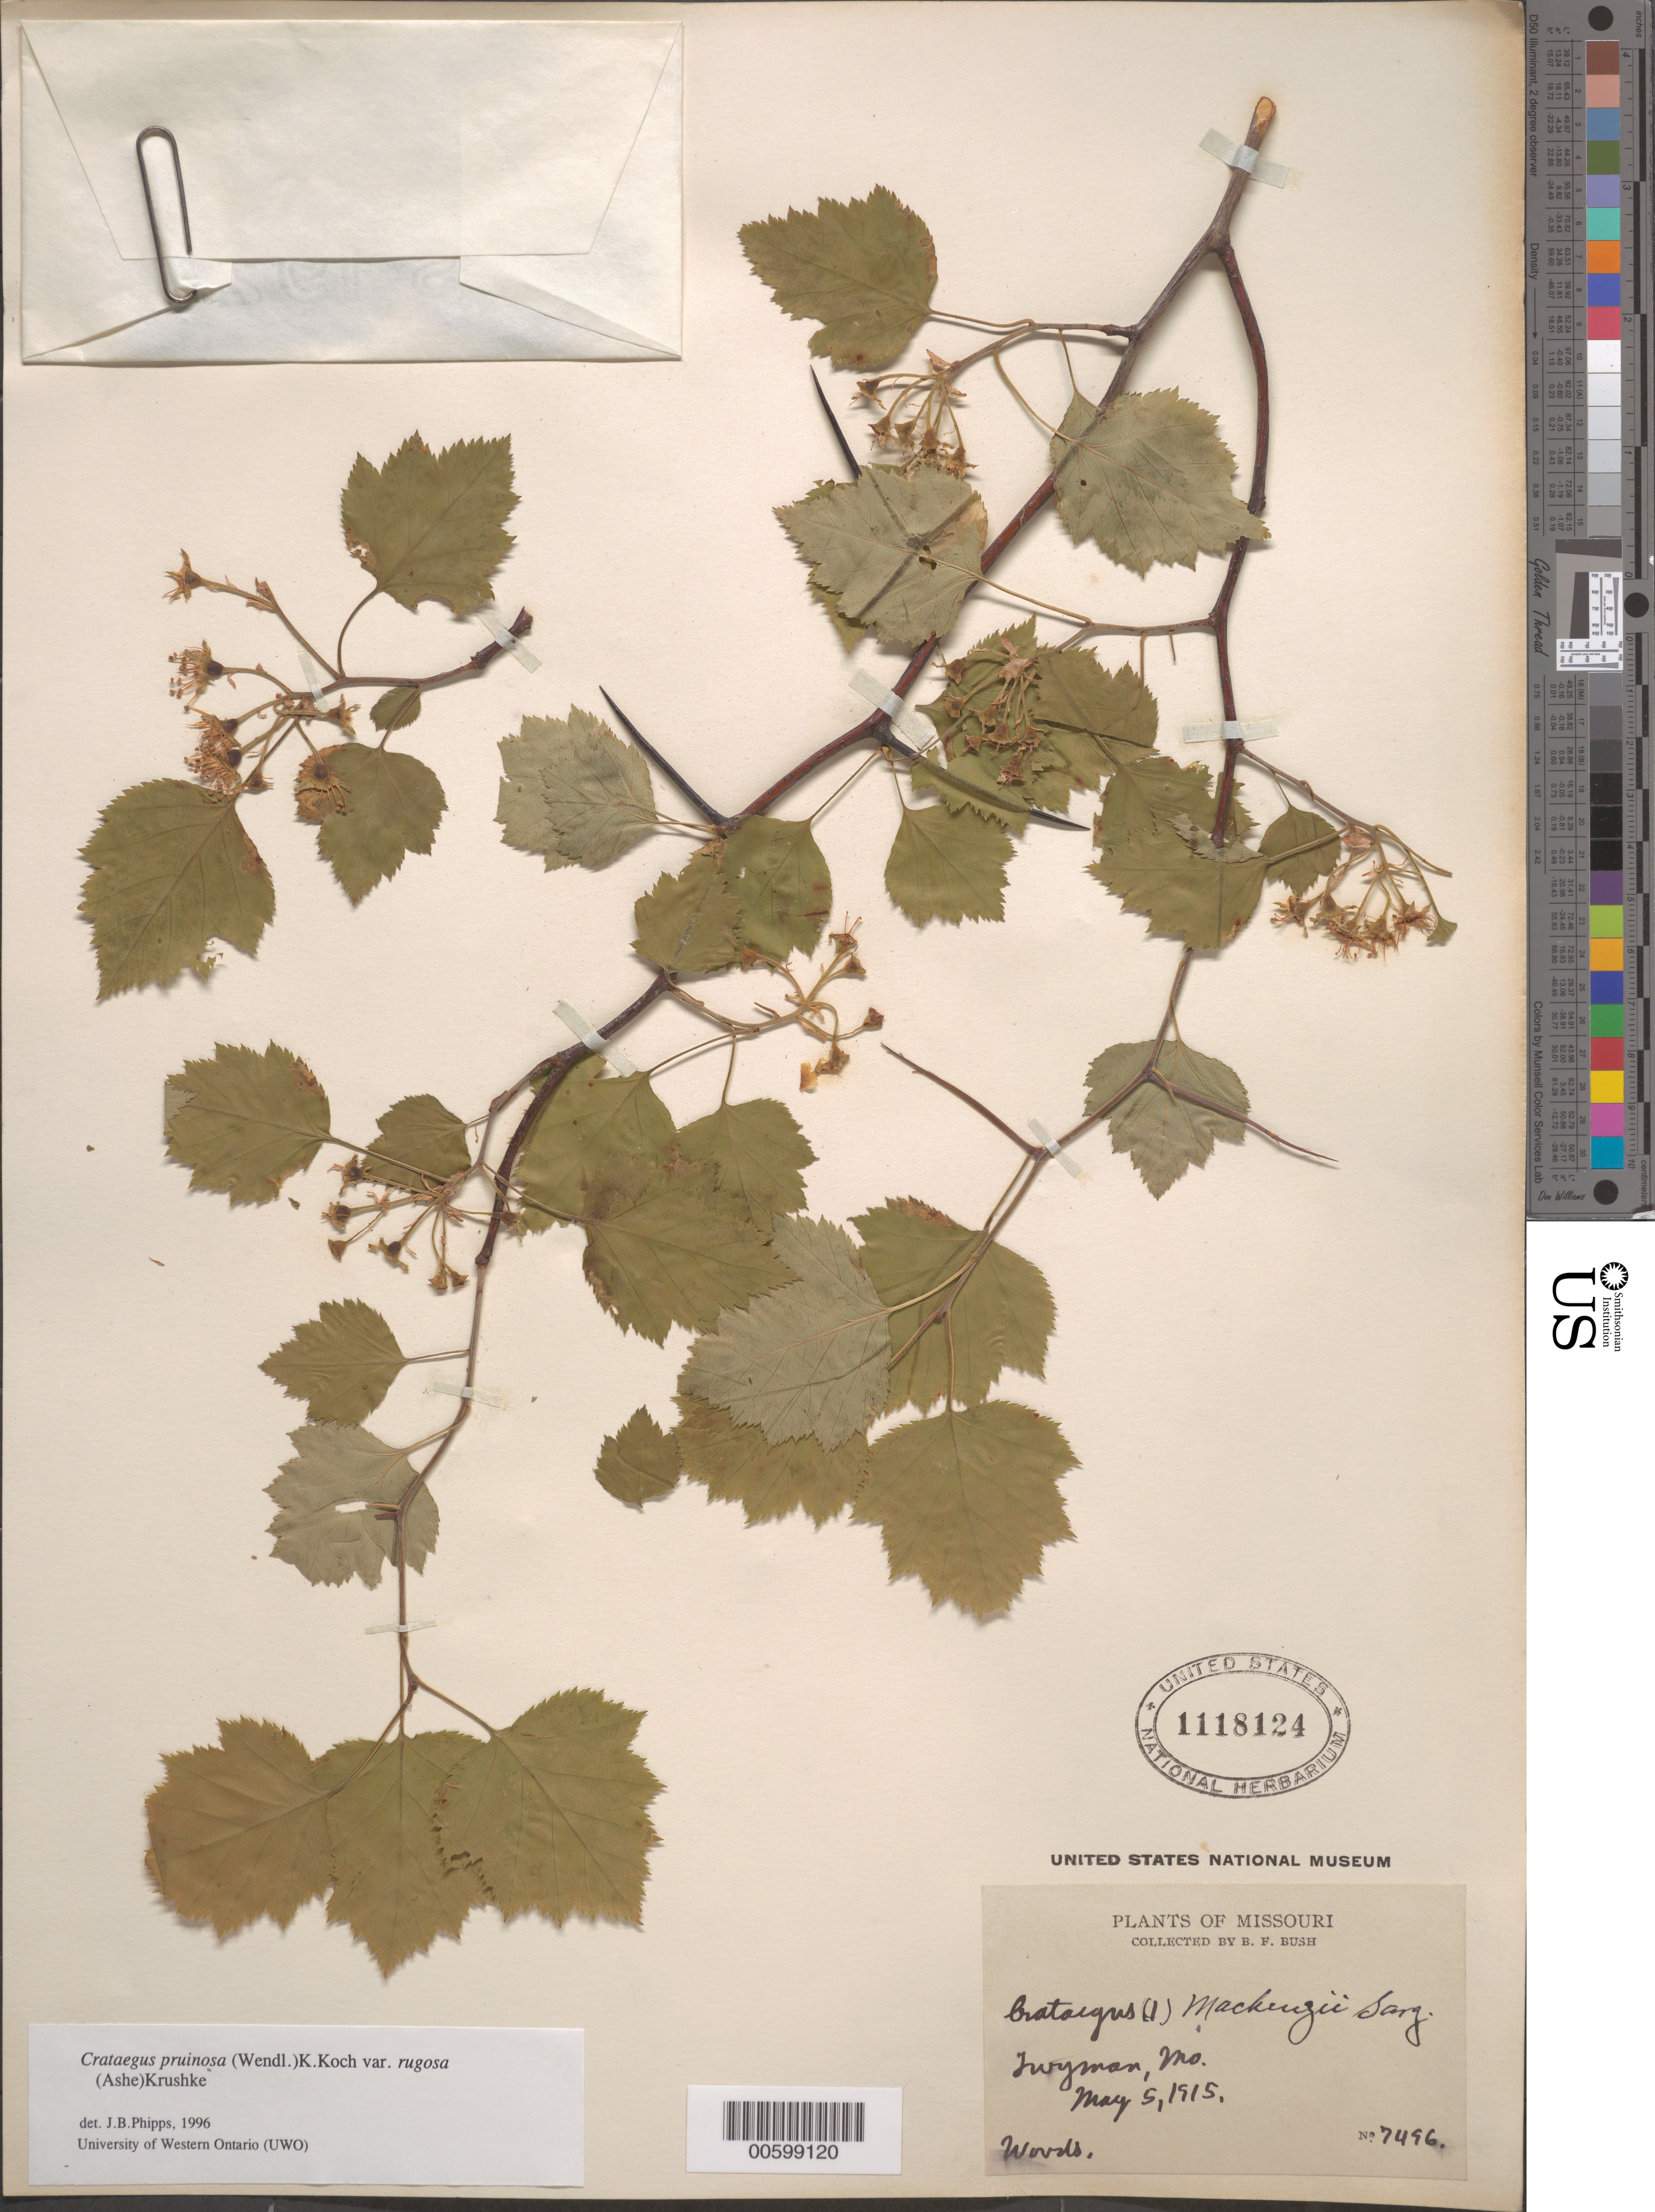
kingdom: Plantae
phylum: Tracheophyta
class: Magnoliopsida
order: Rosales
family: Rosaceae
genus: Crataegus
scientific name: Crataegus pruinosa var. rugosa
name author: (Ashe) Kruschke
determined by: Phipps, James B., (UWO), University of Western Ontario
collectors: B. F. Bush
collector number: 7496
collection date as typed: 05 May 1915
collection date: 1915-05-05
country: United States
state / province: Missouri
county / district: Jackson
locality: Twyman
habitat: Woods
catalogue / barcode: US 1118124